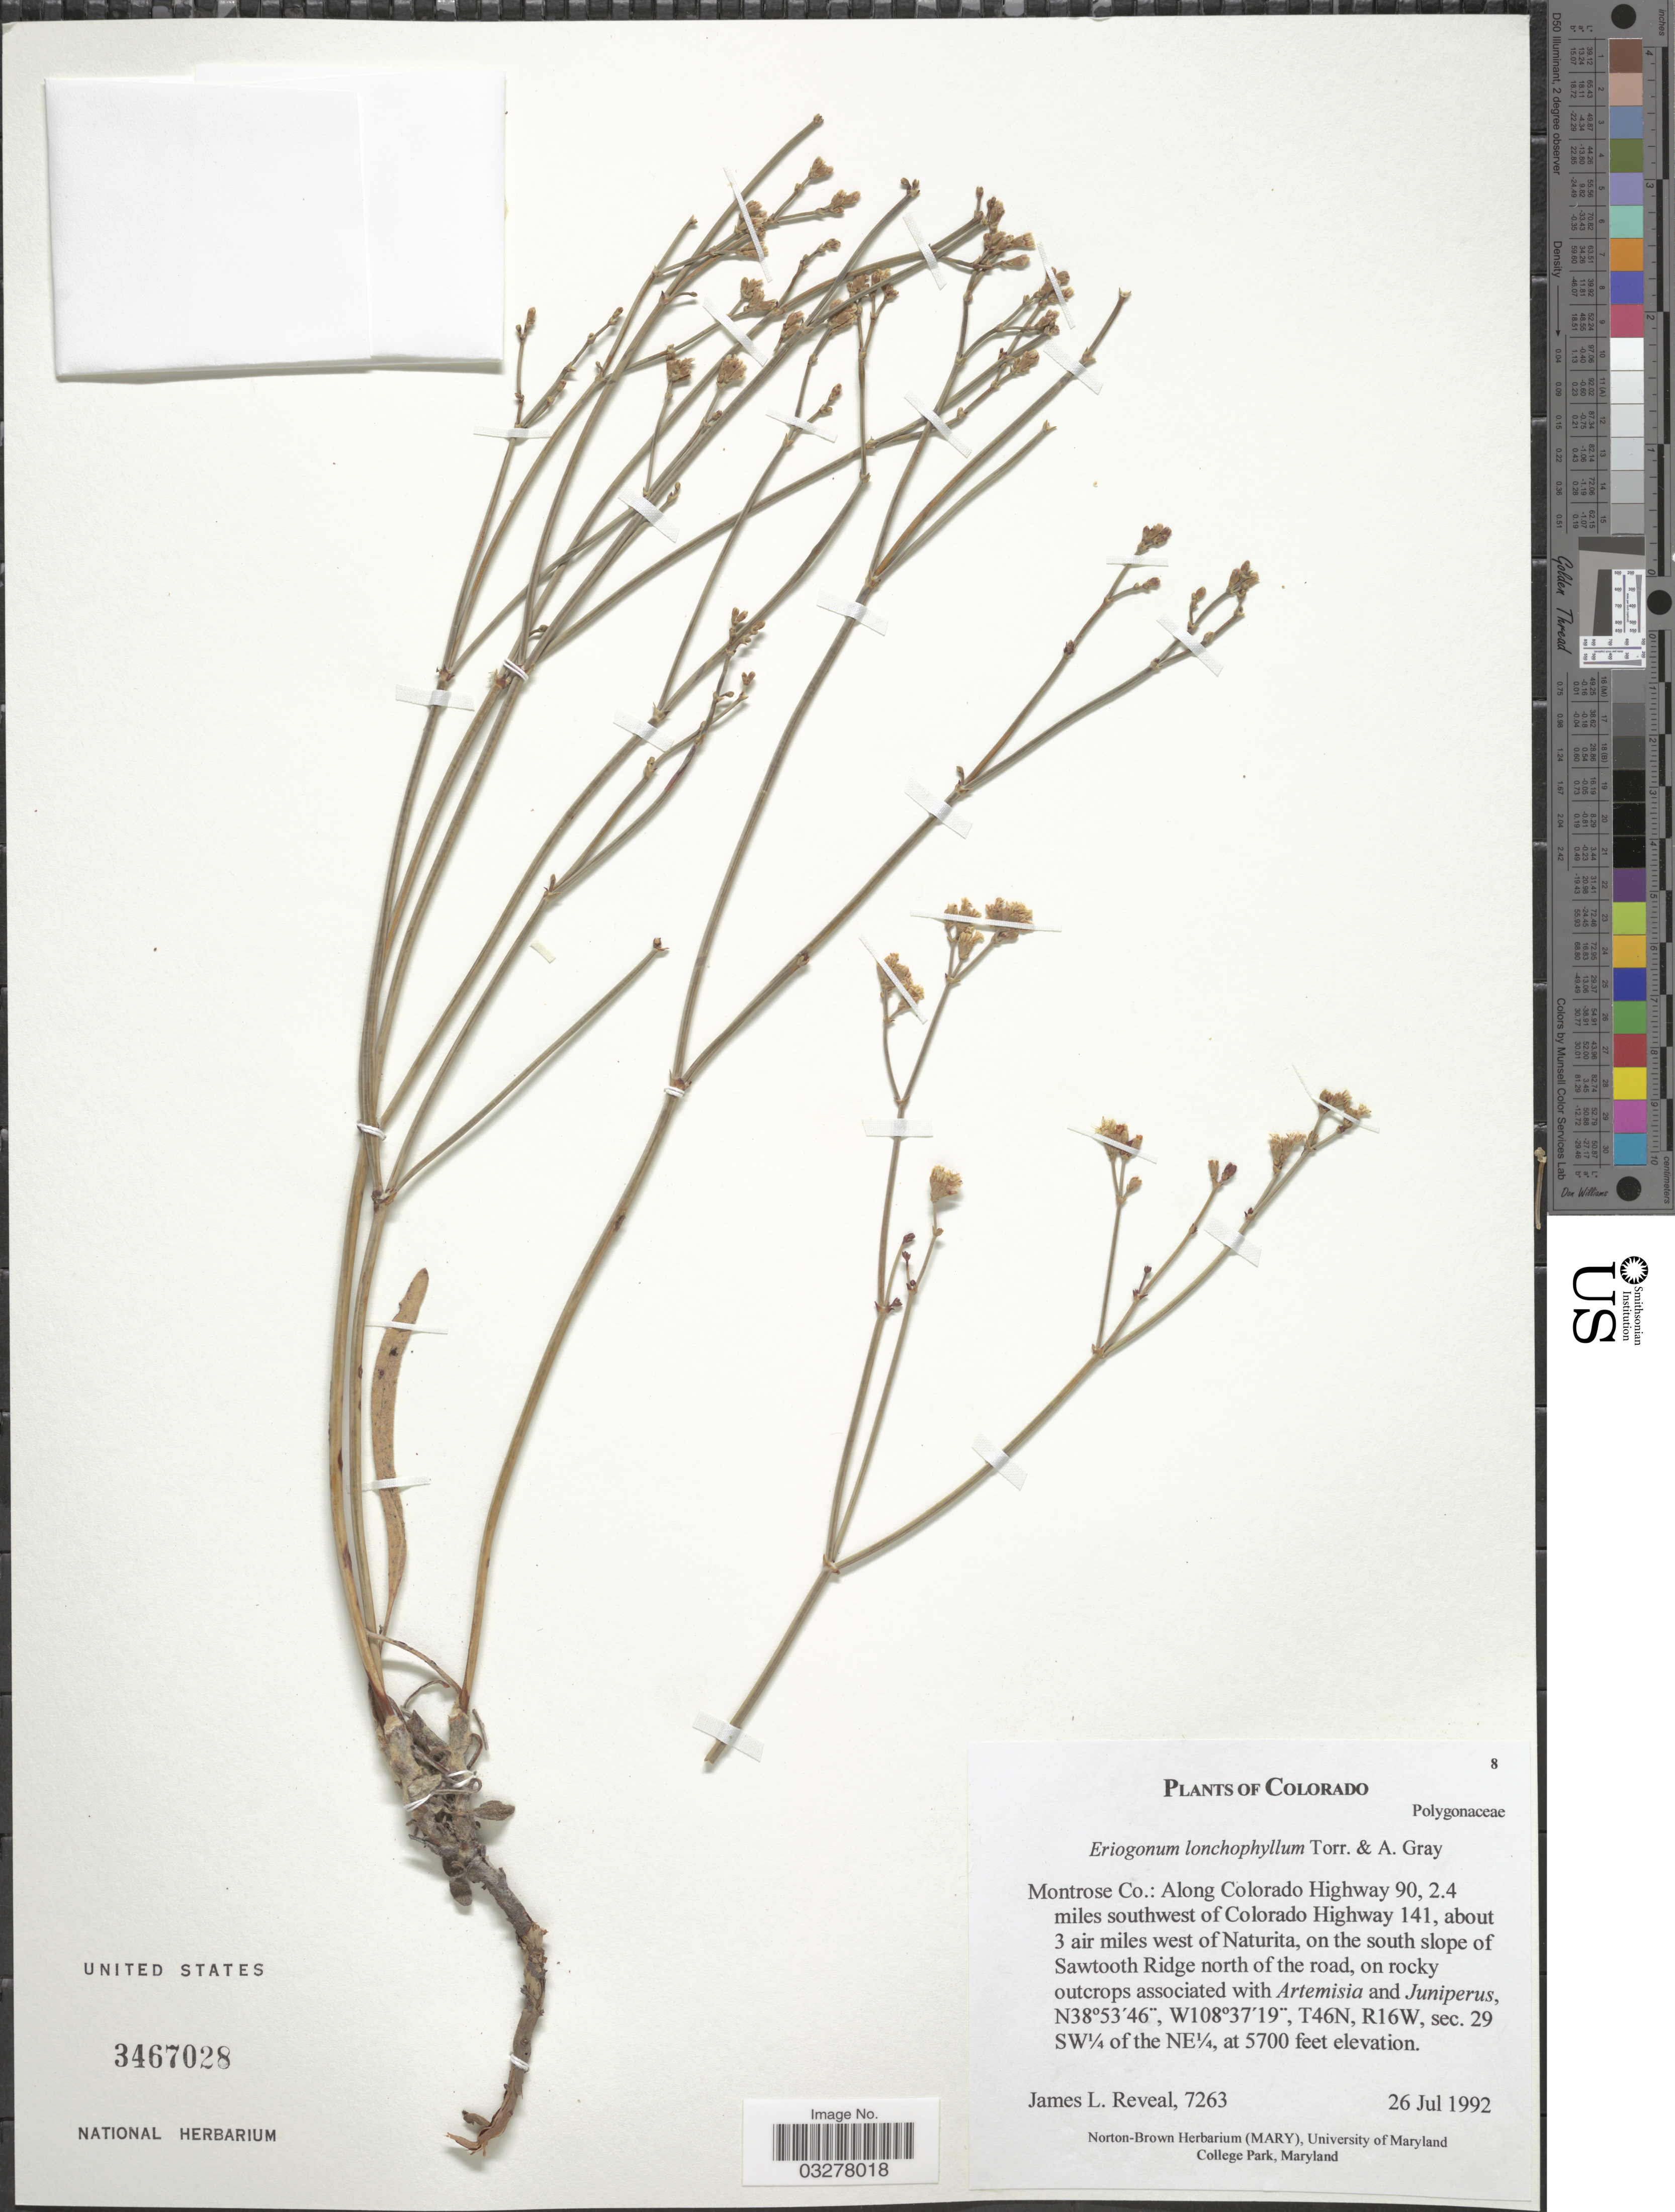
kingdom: Plantae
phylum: Tracheophyta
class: Magnoliopsida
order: Caryophyllales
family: Polygonaceae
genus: Eriogonum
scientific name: Eriogonum lonchophyllum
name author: Torr. & A. Gray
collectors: J. L. Reveal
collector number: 7263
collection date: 1992-07-26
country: United States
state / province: Colorado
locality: Montrose Co.: Along Colorado Highway 90, 2.4 miles southwest of Colorado Highway 141, about 3 air miles west of Naturita, on the south slope of Sawtooth Ridge north of the road, T46N, R16W, sec. 29 SW¼ of the NE¼.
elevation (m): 1737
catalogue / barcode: US 3467028